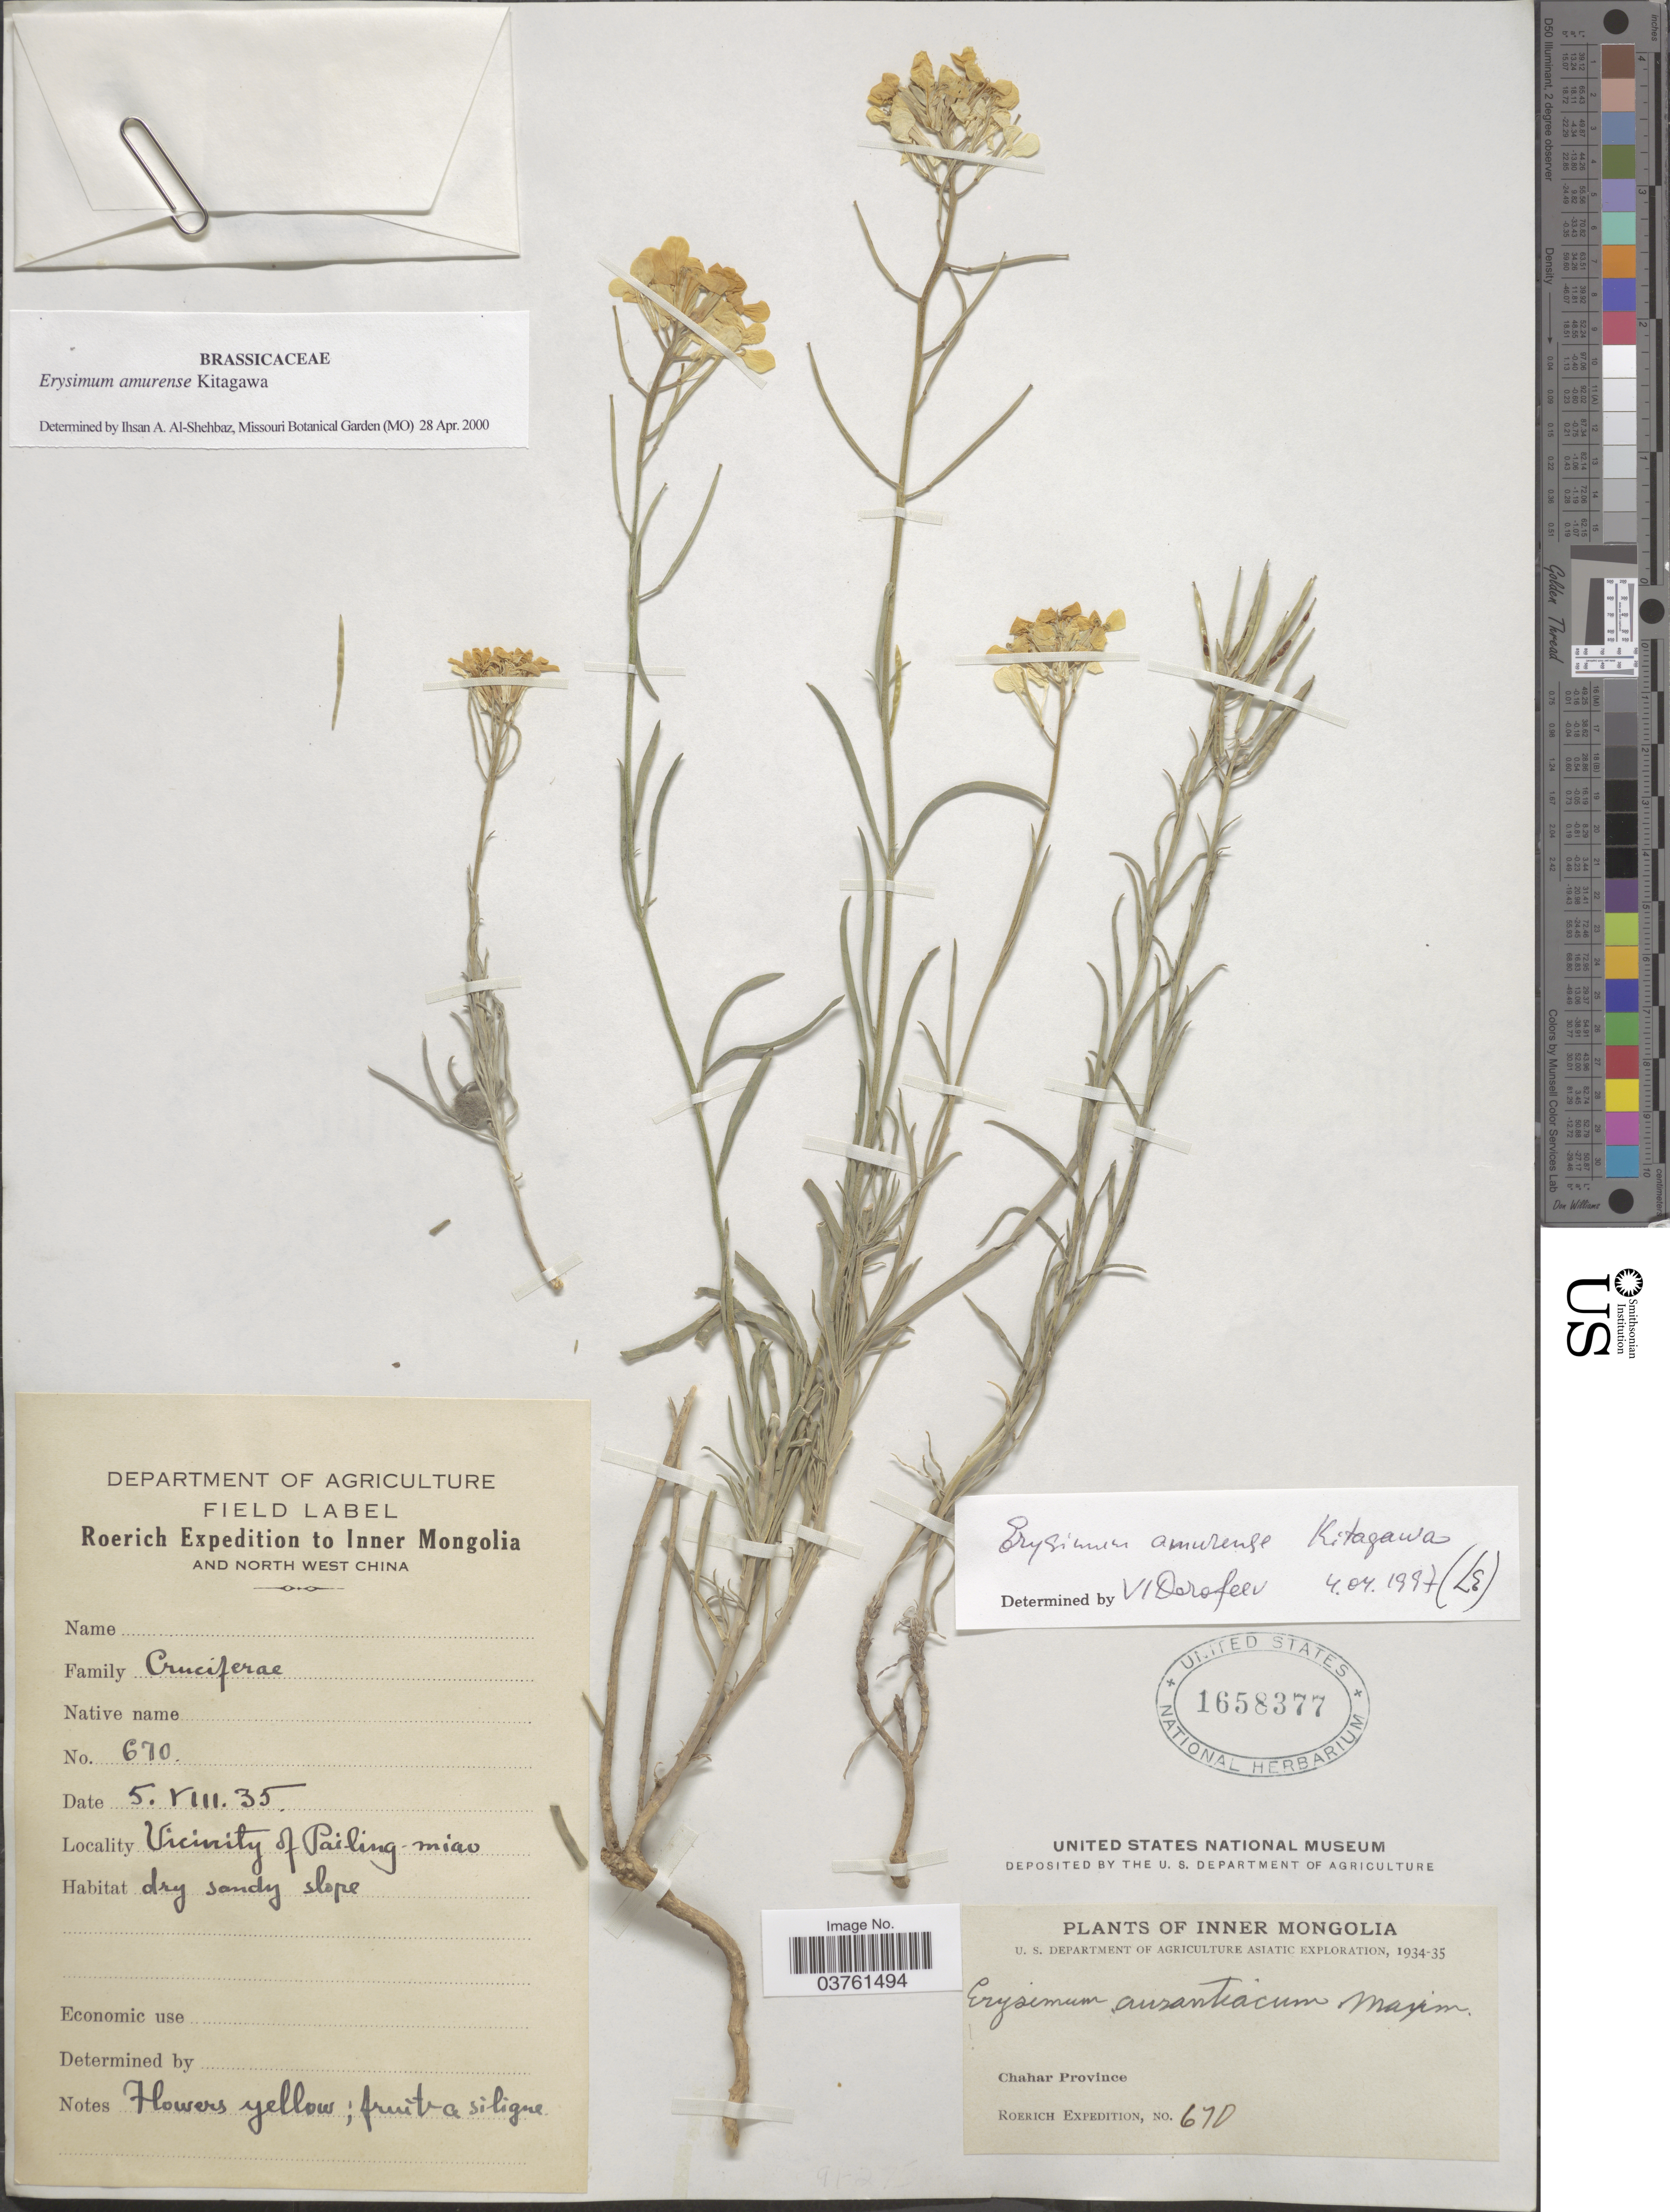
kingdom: Plantae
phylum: Tracheophyta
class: Magnoliopsida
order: Brassicales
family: Brassicaceae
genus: Erysimum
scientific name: Erysimum amurense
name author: Kitag.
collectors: Roerich Expedition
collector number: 670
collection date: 1935-08-05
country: China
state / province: Nei Monggol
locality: Inner Mongalia and North west China. Vicinity of Pailing- miao. Chahar Province.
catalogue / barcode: US 1658377